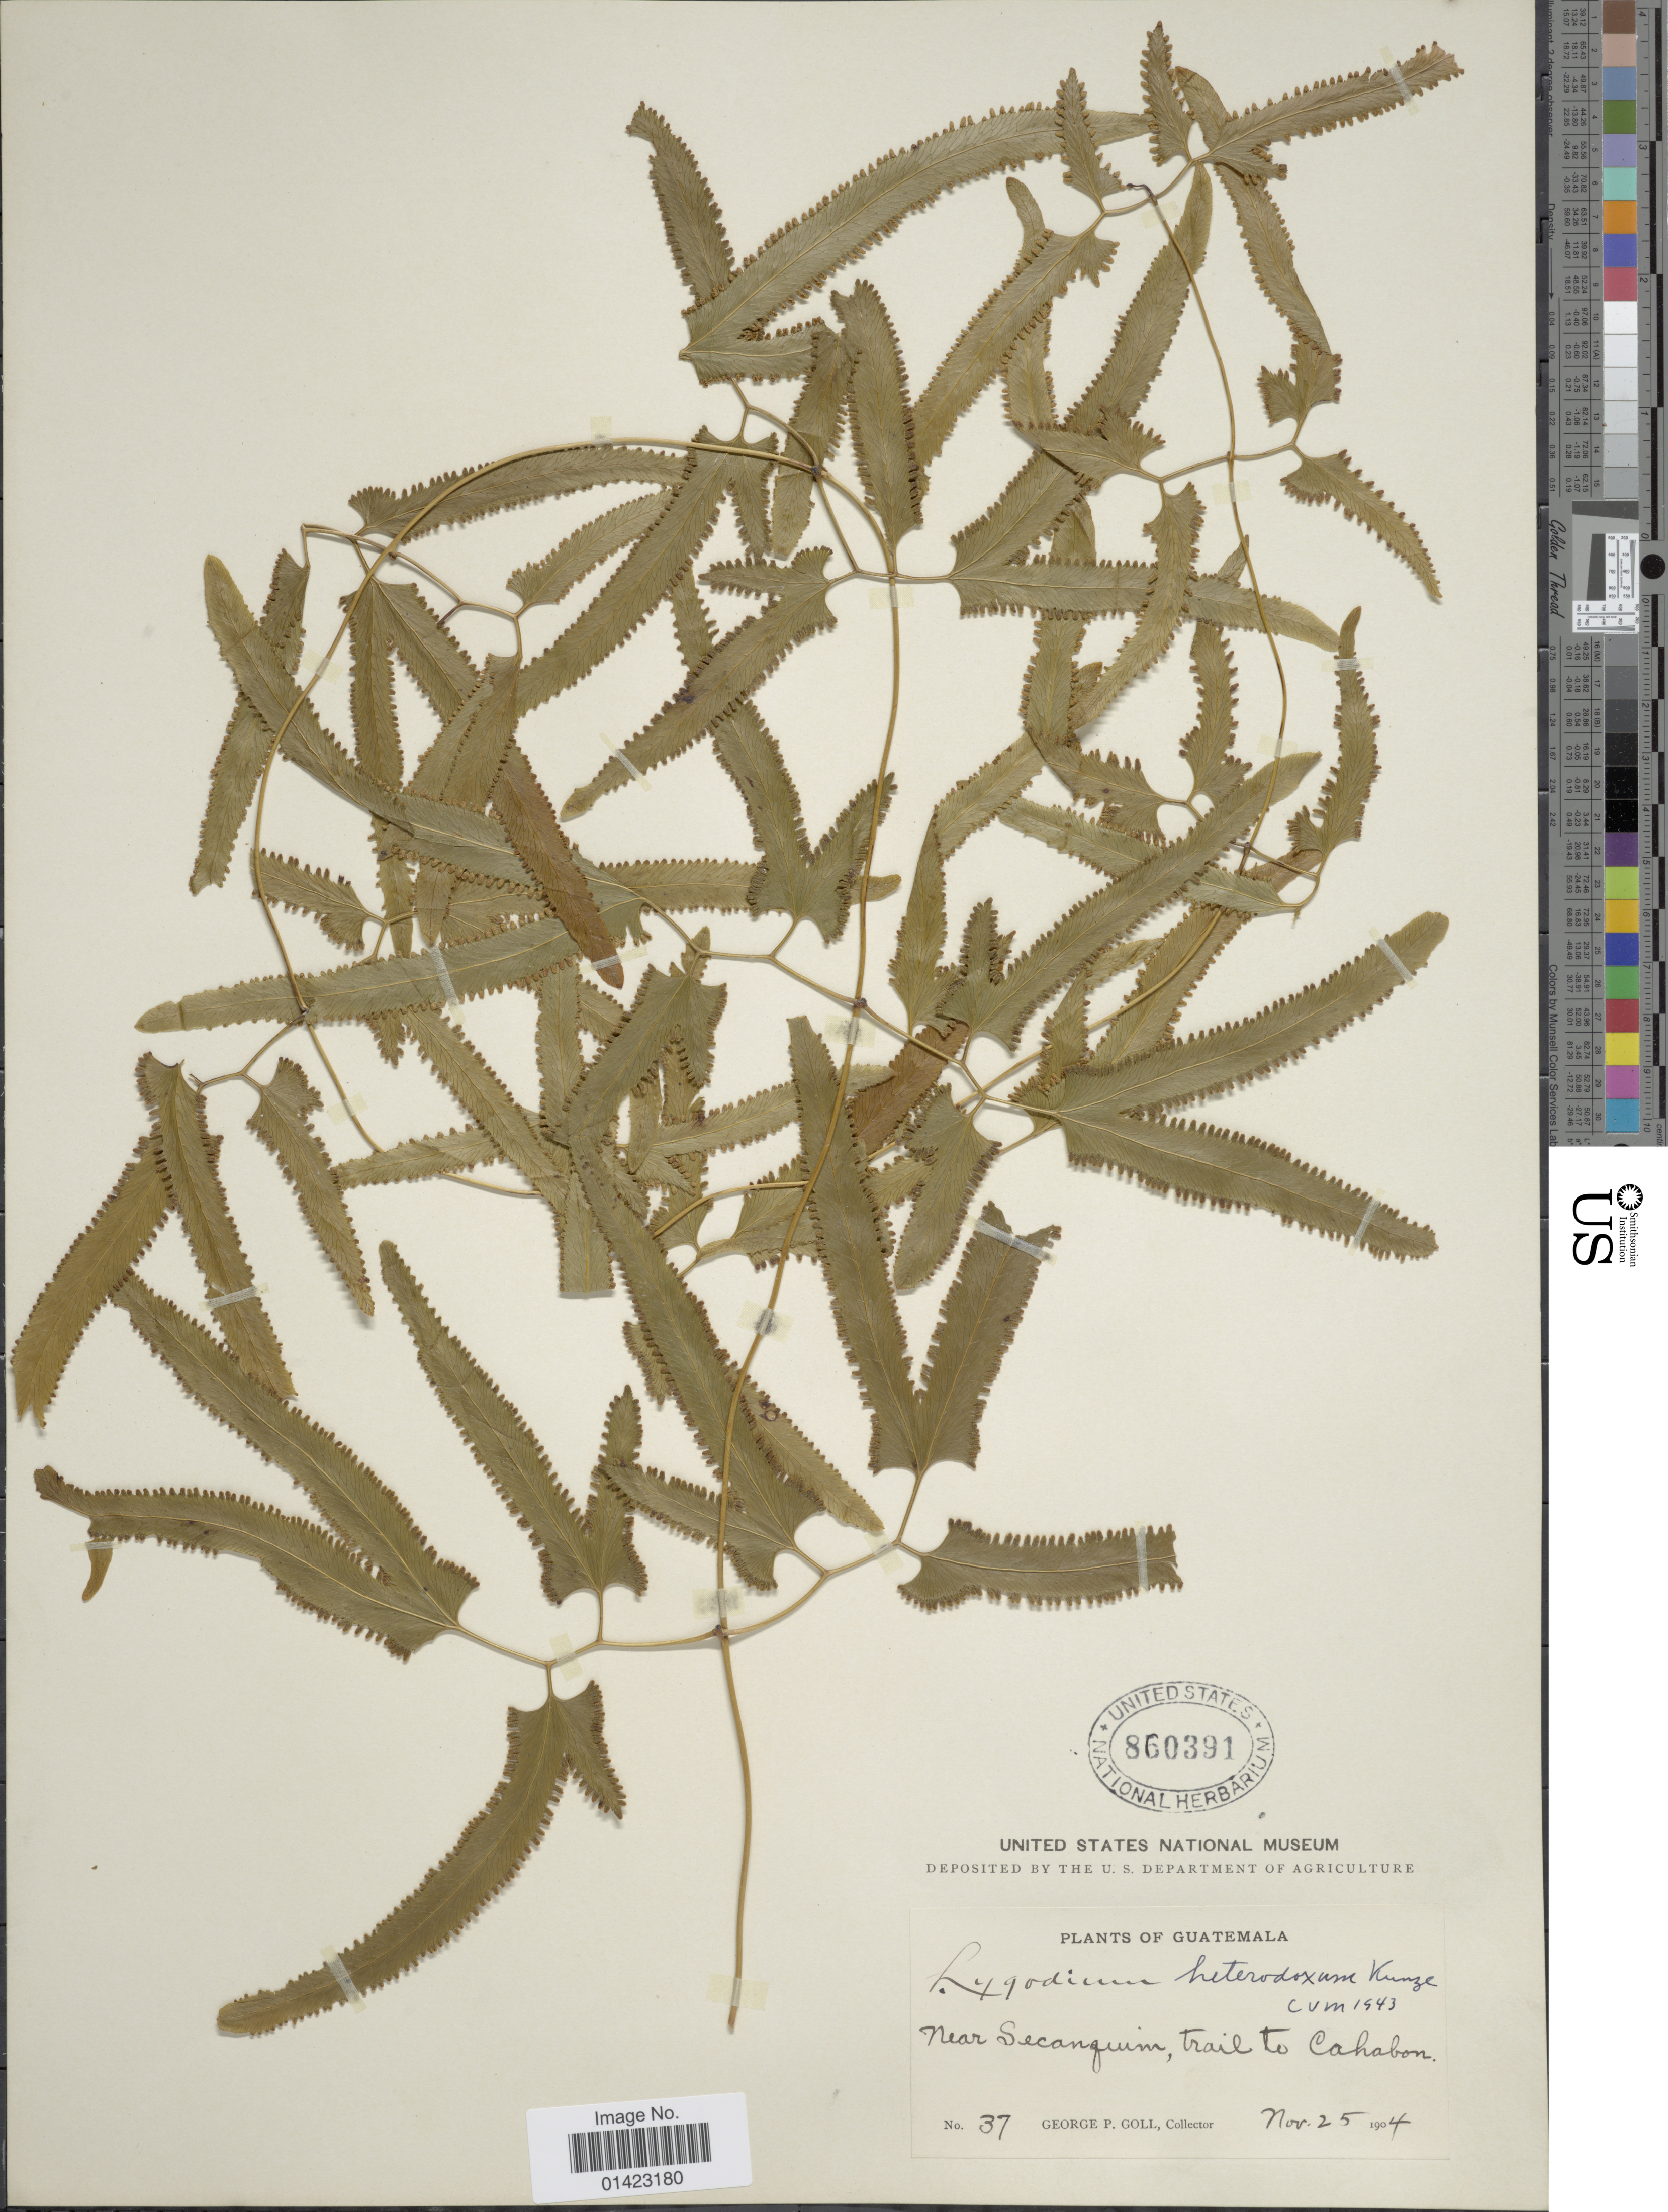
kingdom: Plantae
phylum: Tracheophyta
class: Polypodiopsida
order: Schizaeales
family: Lygodiaceae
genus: Lygodium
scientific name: Lygodium heterodoxum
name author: Kunze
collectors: G. P. Goll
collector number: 37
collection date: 1904-11-25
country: Guatemala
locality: Near Secanguin, trail to Cahabon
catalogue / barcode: US 860391